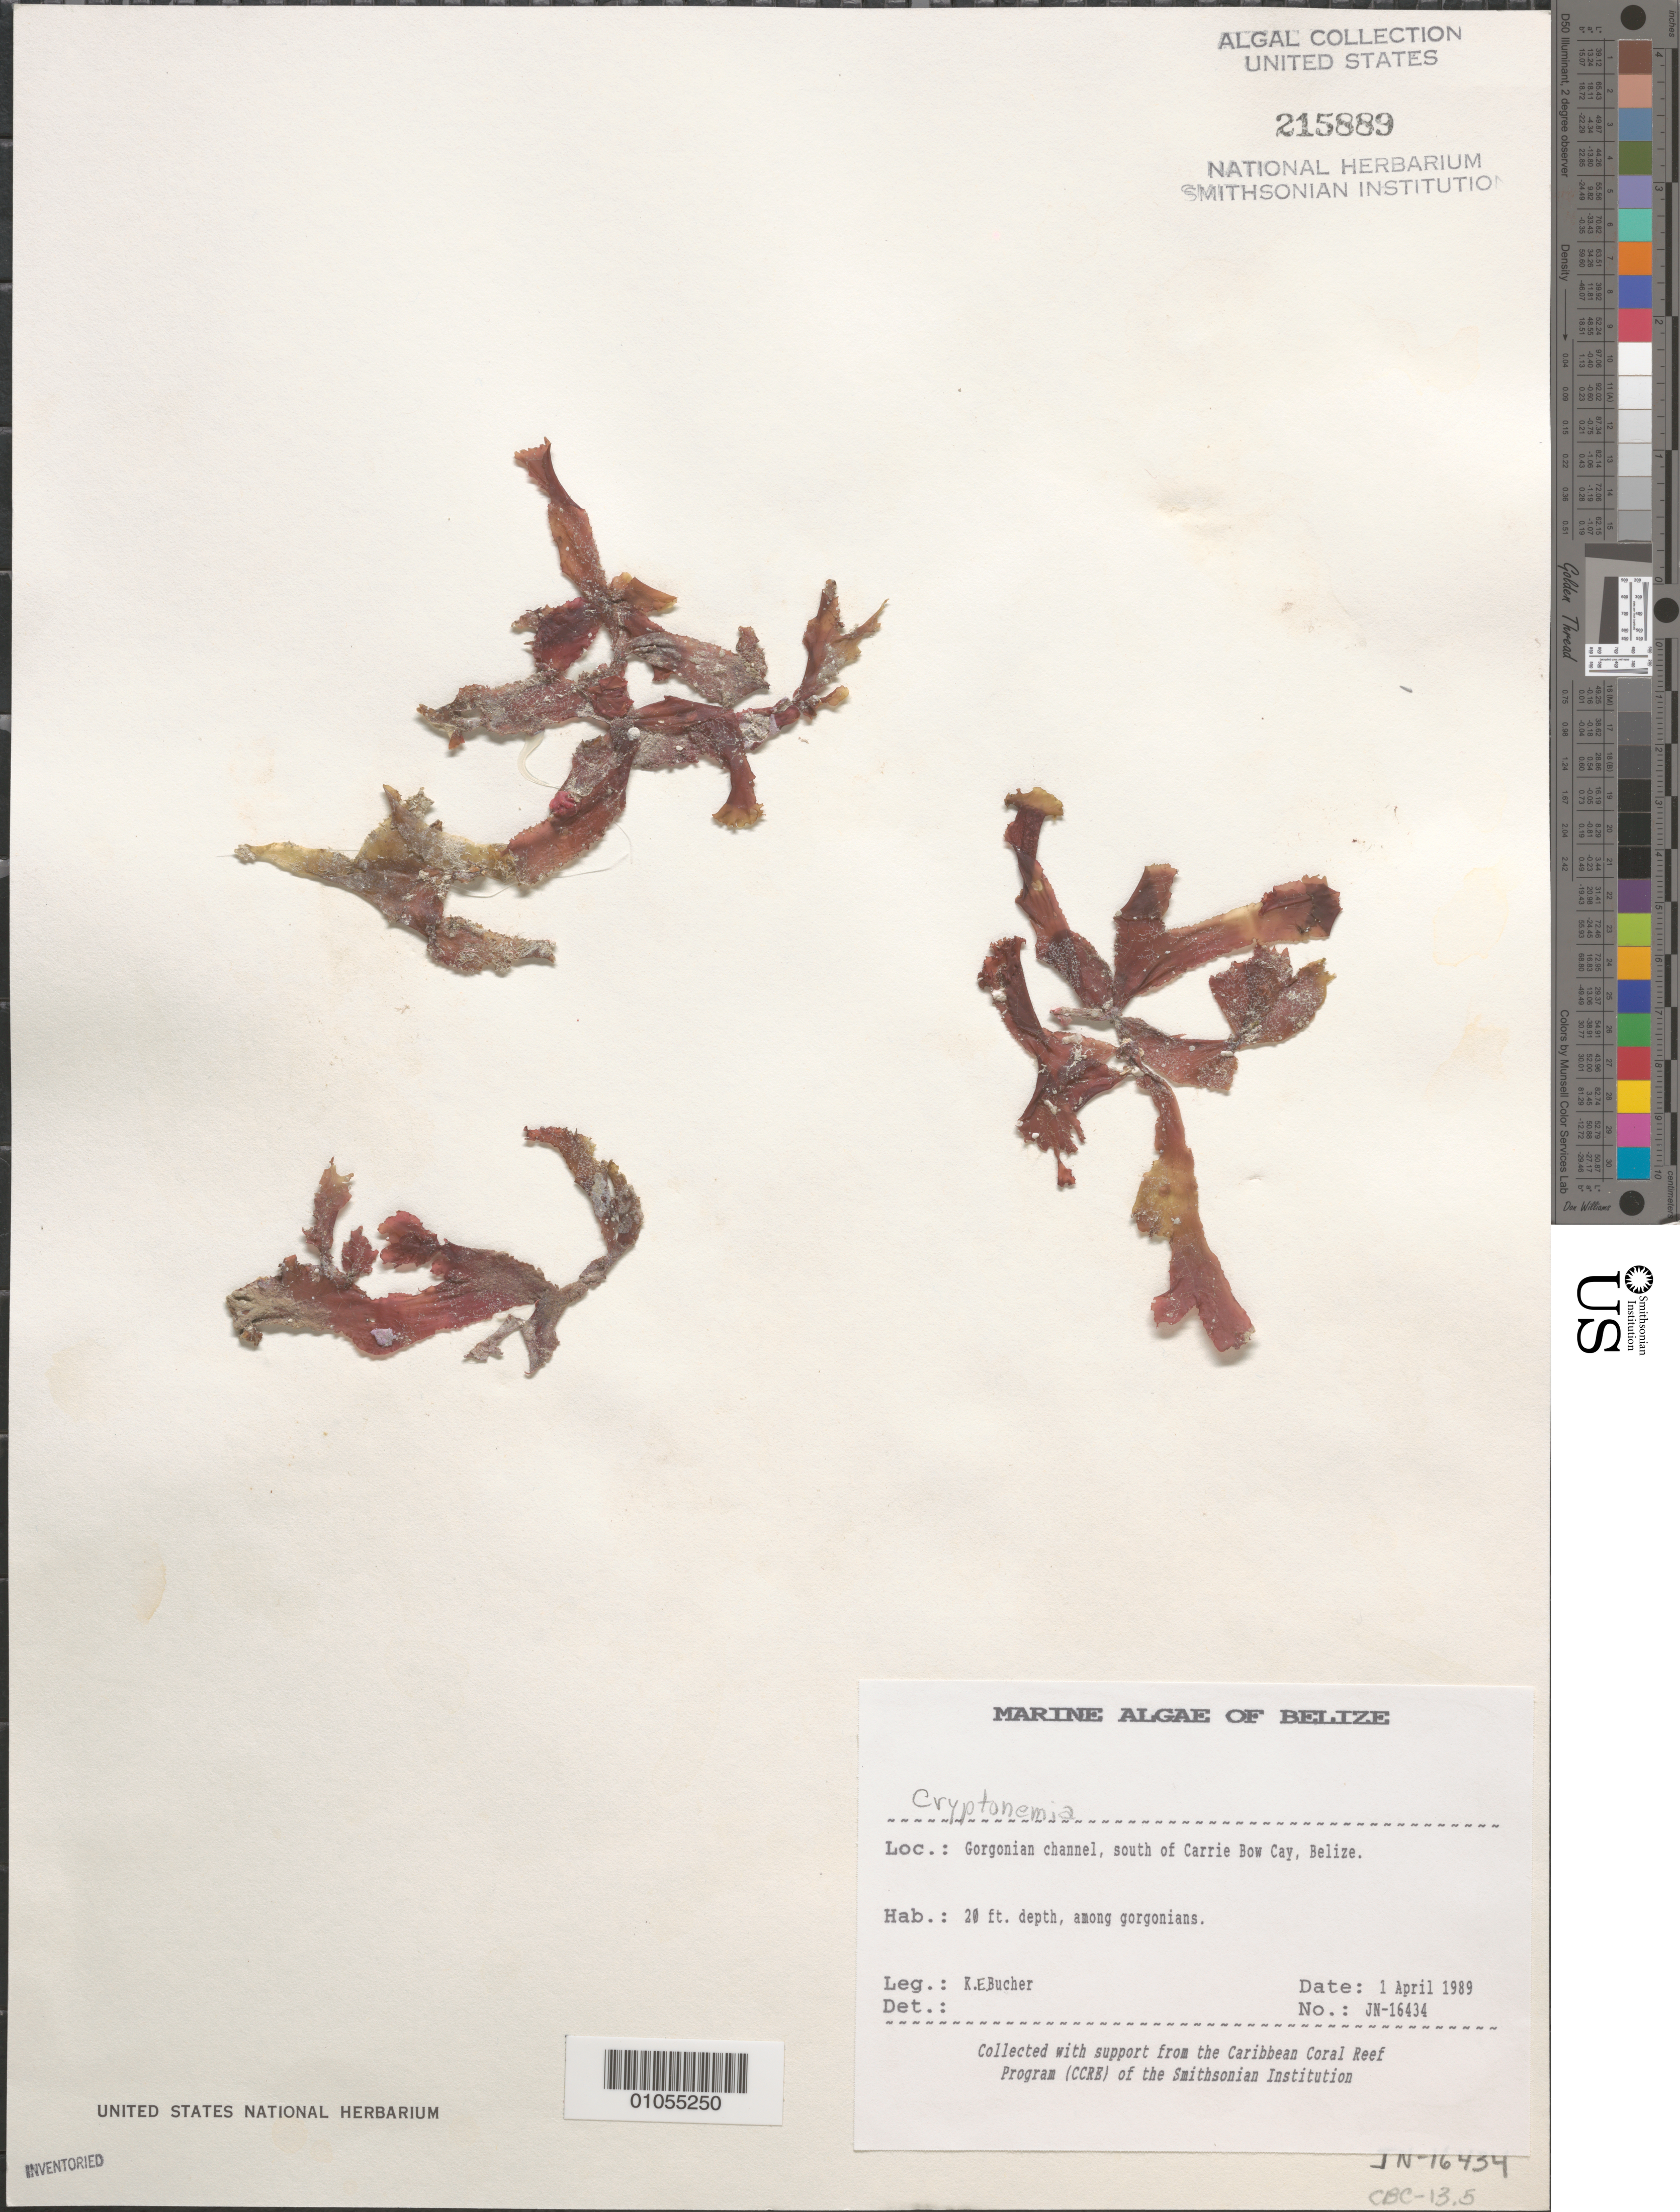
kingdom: Plantae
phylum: Rhodophyta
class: Florideophyceae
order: Halymeniales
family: Halymeniaceae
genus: Cryptonemia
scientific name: Cryptonemia sp.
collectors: K. E. Bucher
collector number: JN-16434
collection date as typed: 01 Apr 1989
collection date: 1989-04-01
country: Belize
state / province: Stann Creek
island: Carrie Bow Cay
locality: Channel south of Carrie Bow Cay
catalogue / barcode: US 215889